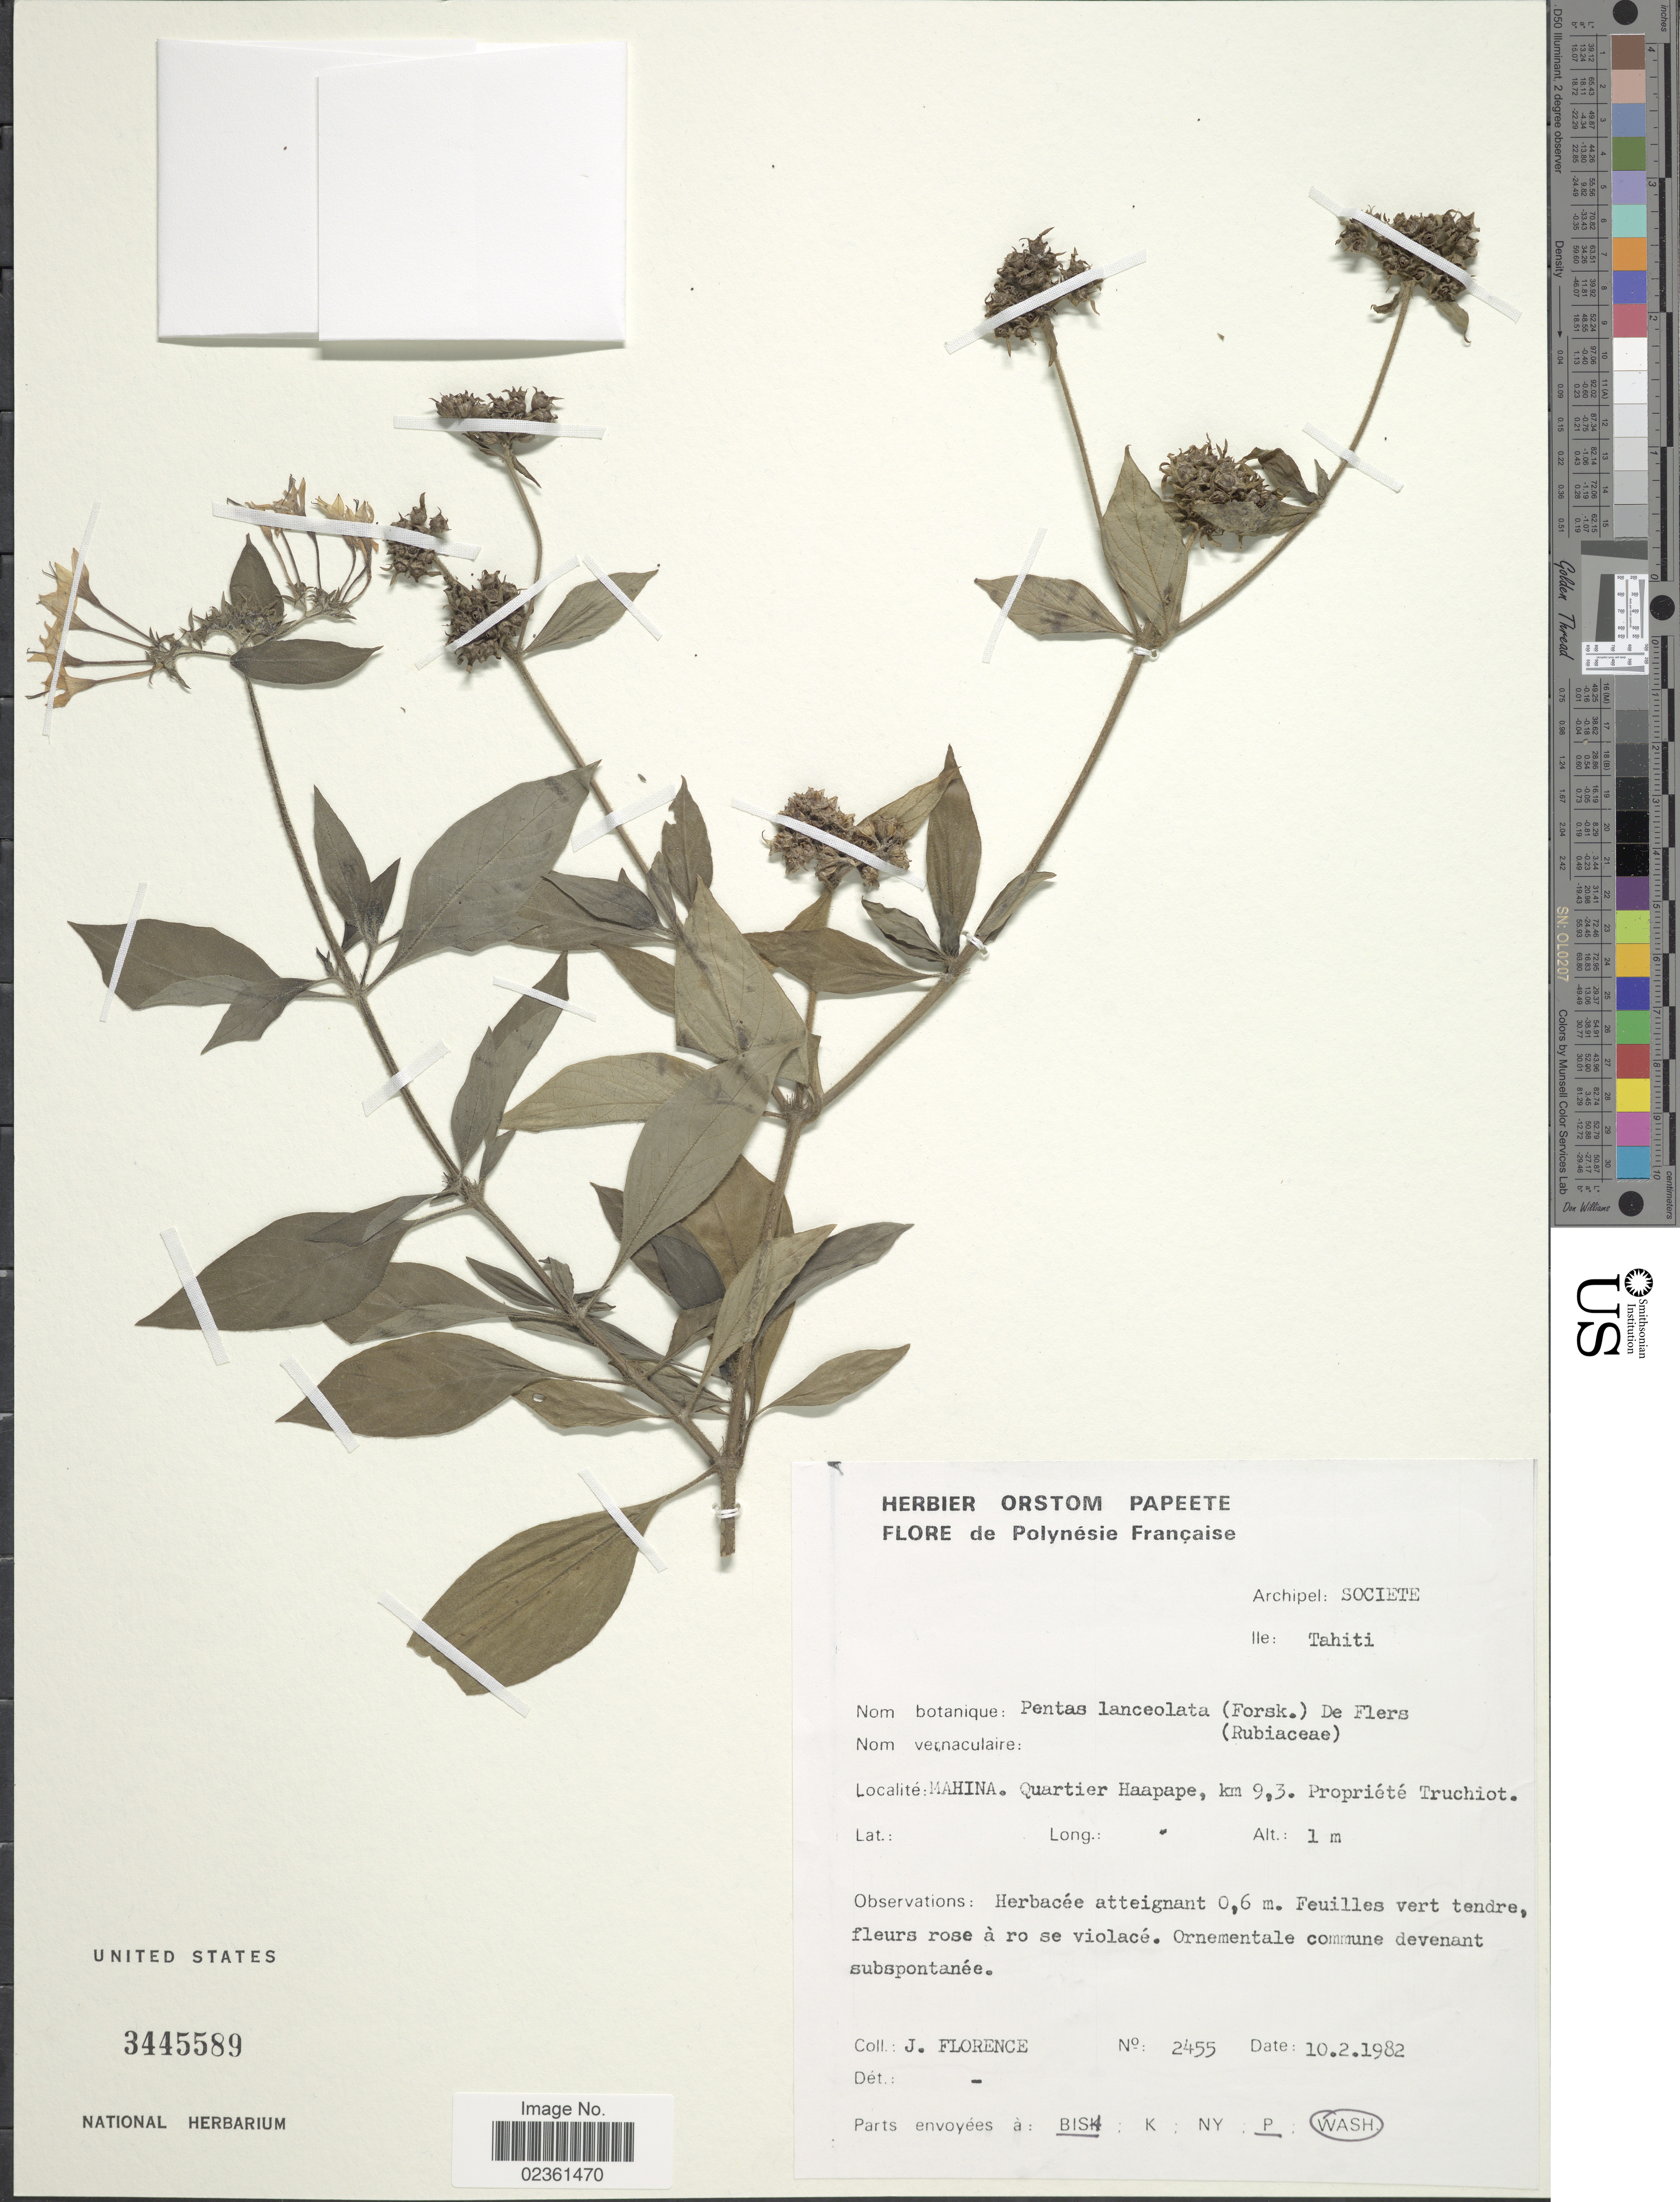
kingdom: Plantae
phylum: Tracheophyta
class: Magnoliopsida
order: Gentianales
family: Rubiaceae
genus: Pentas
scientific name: Pentas lanceolata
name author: (Forssk.) Deflers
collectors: J. Florence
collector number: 2455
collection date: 1982-02-10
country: French Polynesia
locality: Archipel: Societe, Mahina, Quartier Haapape, km 9.3, Propriete Truchiot.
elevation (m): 1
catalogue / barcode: US 3445589